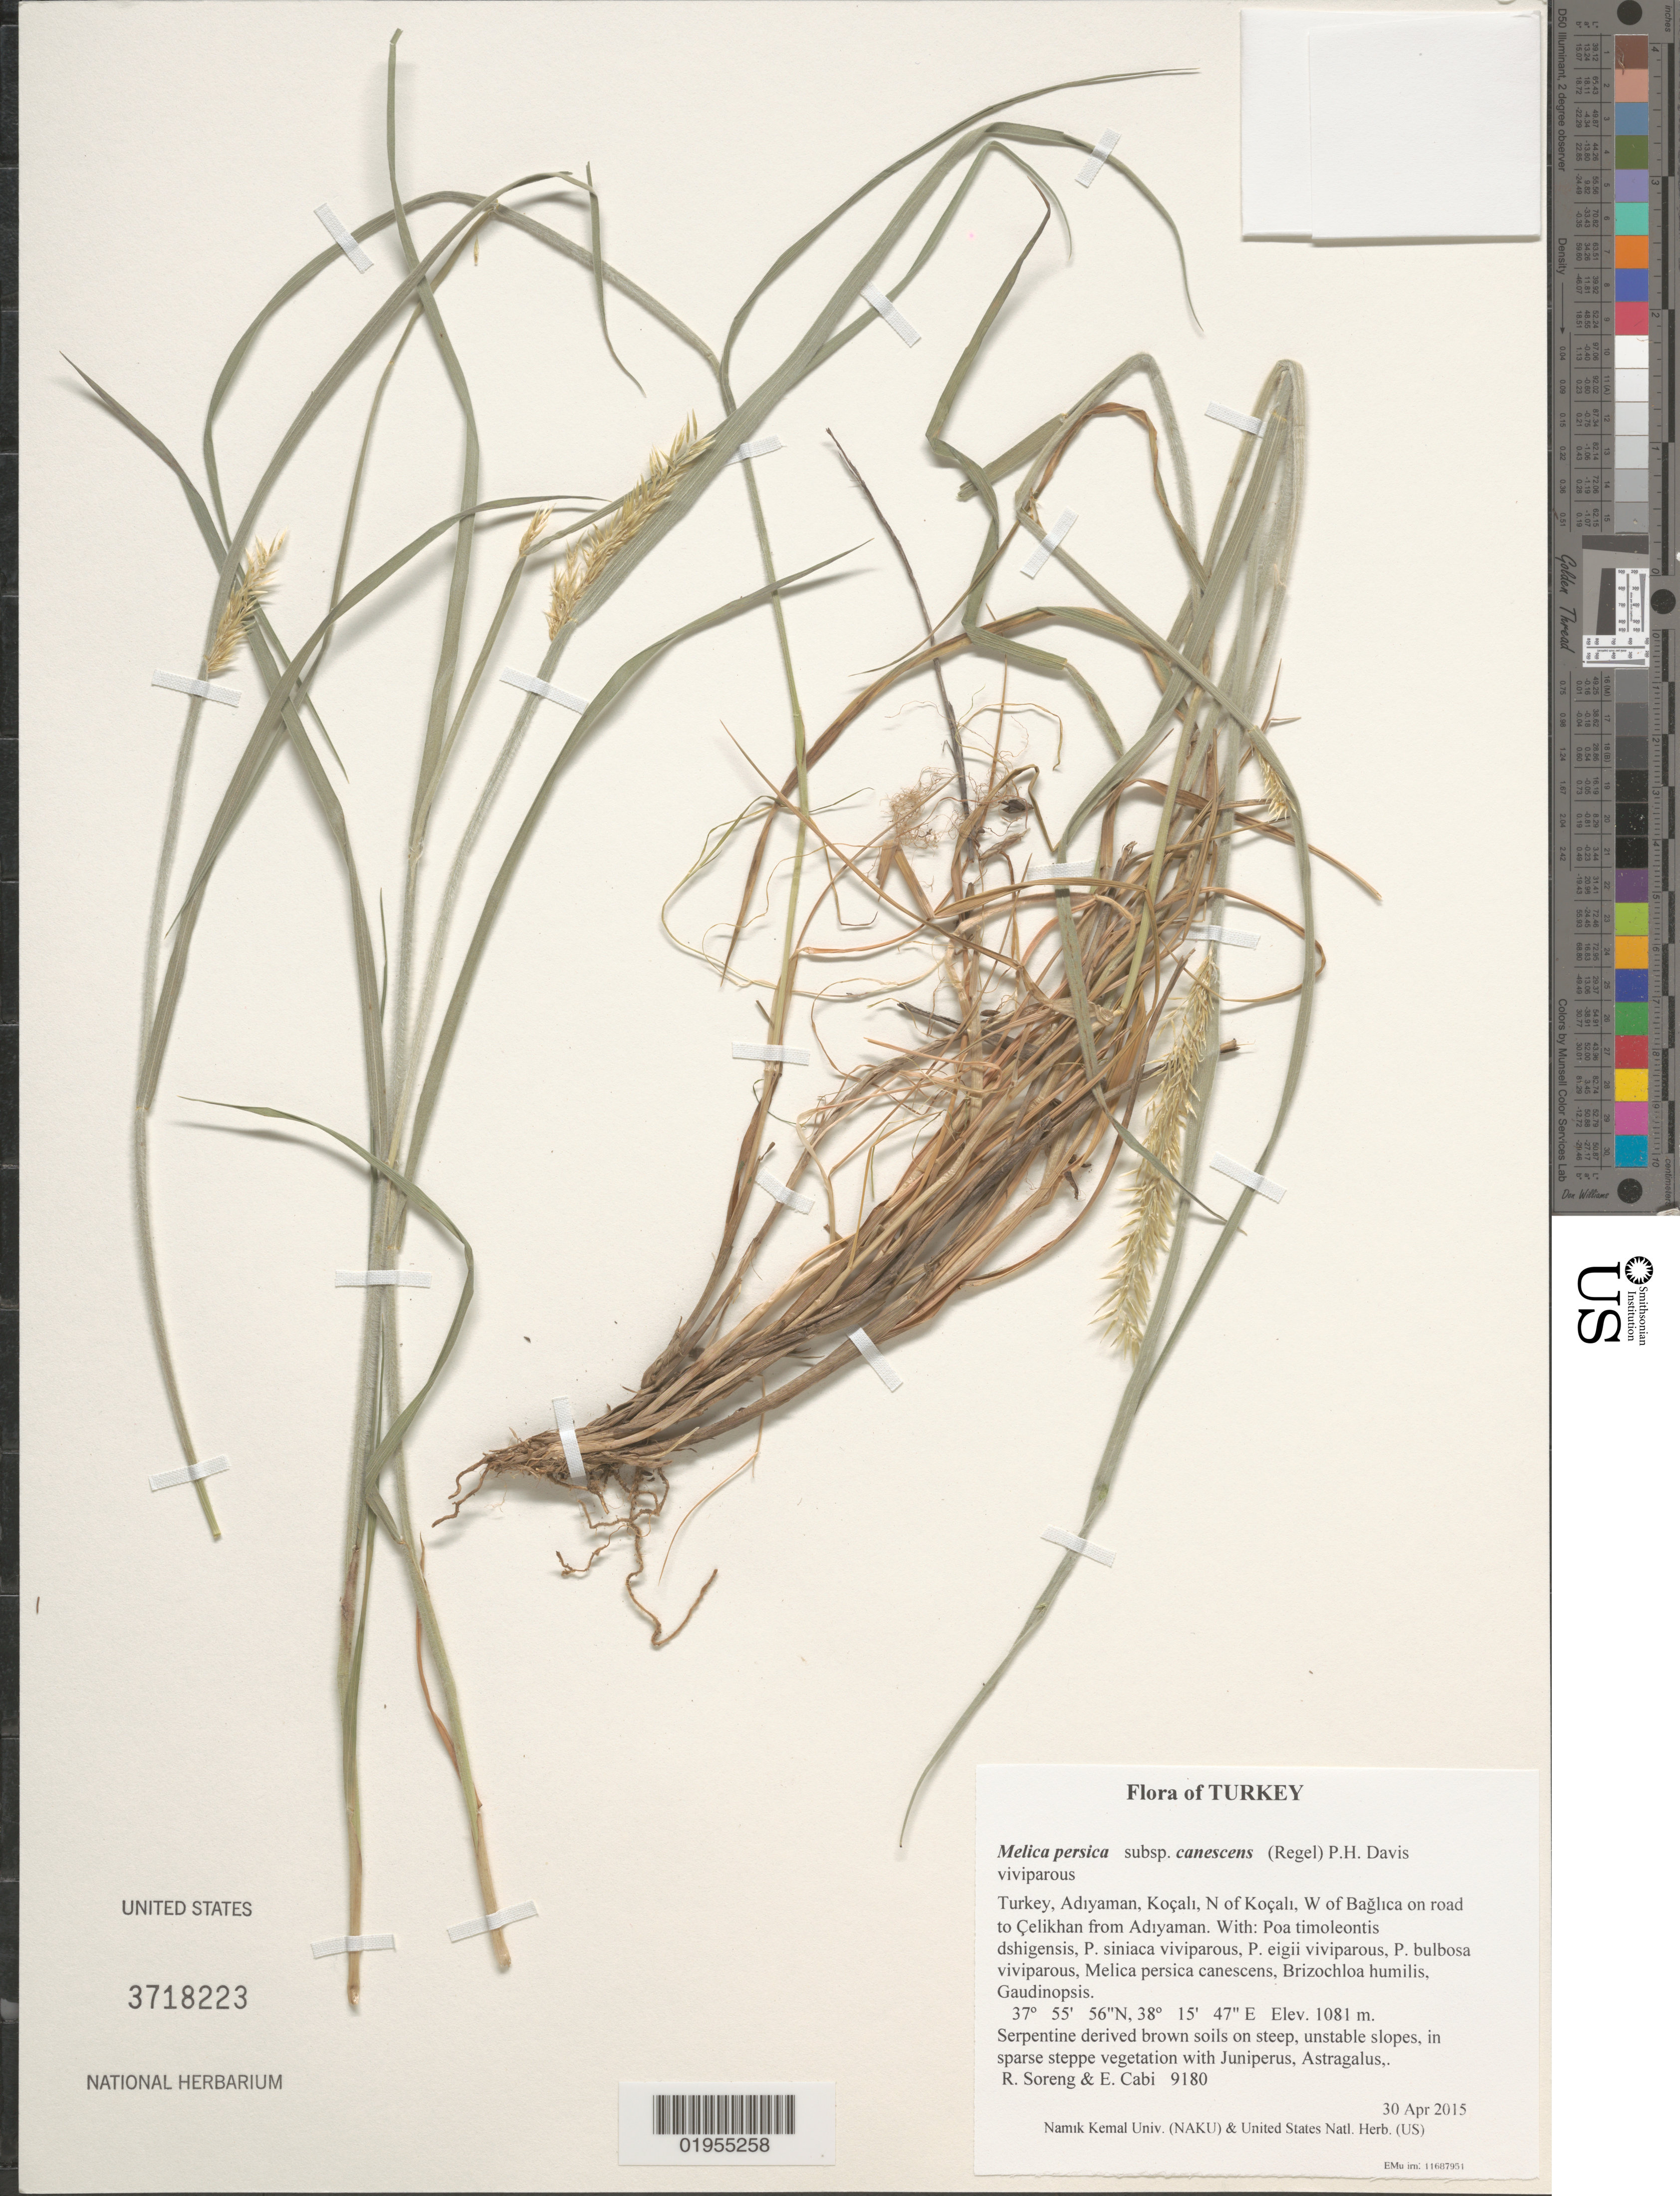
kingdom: Plantae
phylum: Tracheophyta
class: Liliopsida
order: Poales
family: Poaceae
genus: Melica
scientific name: Melica persica subsp. canescens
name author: (Regel) Davis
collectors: R. J. Soreng & E. Cabi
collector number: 9180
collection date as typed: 2015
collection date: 2015-04-30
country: Turkey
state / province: Adiyaman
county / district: Kocali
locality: N of Kocali, W of Baglica on road to Celikhan from Adiyaman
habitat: Serpentine derived brown soils on steep, unstable slopes, in sparse steppe vegetation with Juniperus, Astragalus,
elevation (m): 1081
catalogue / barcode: US 3718223